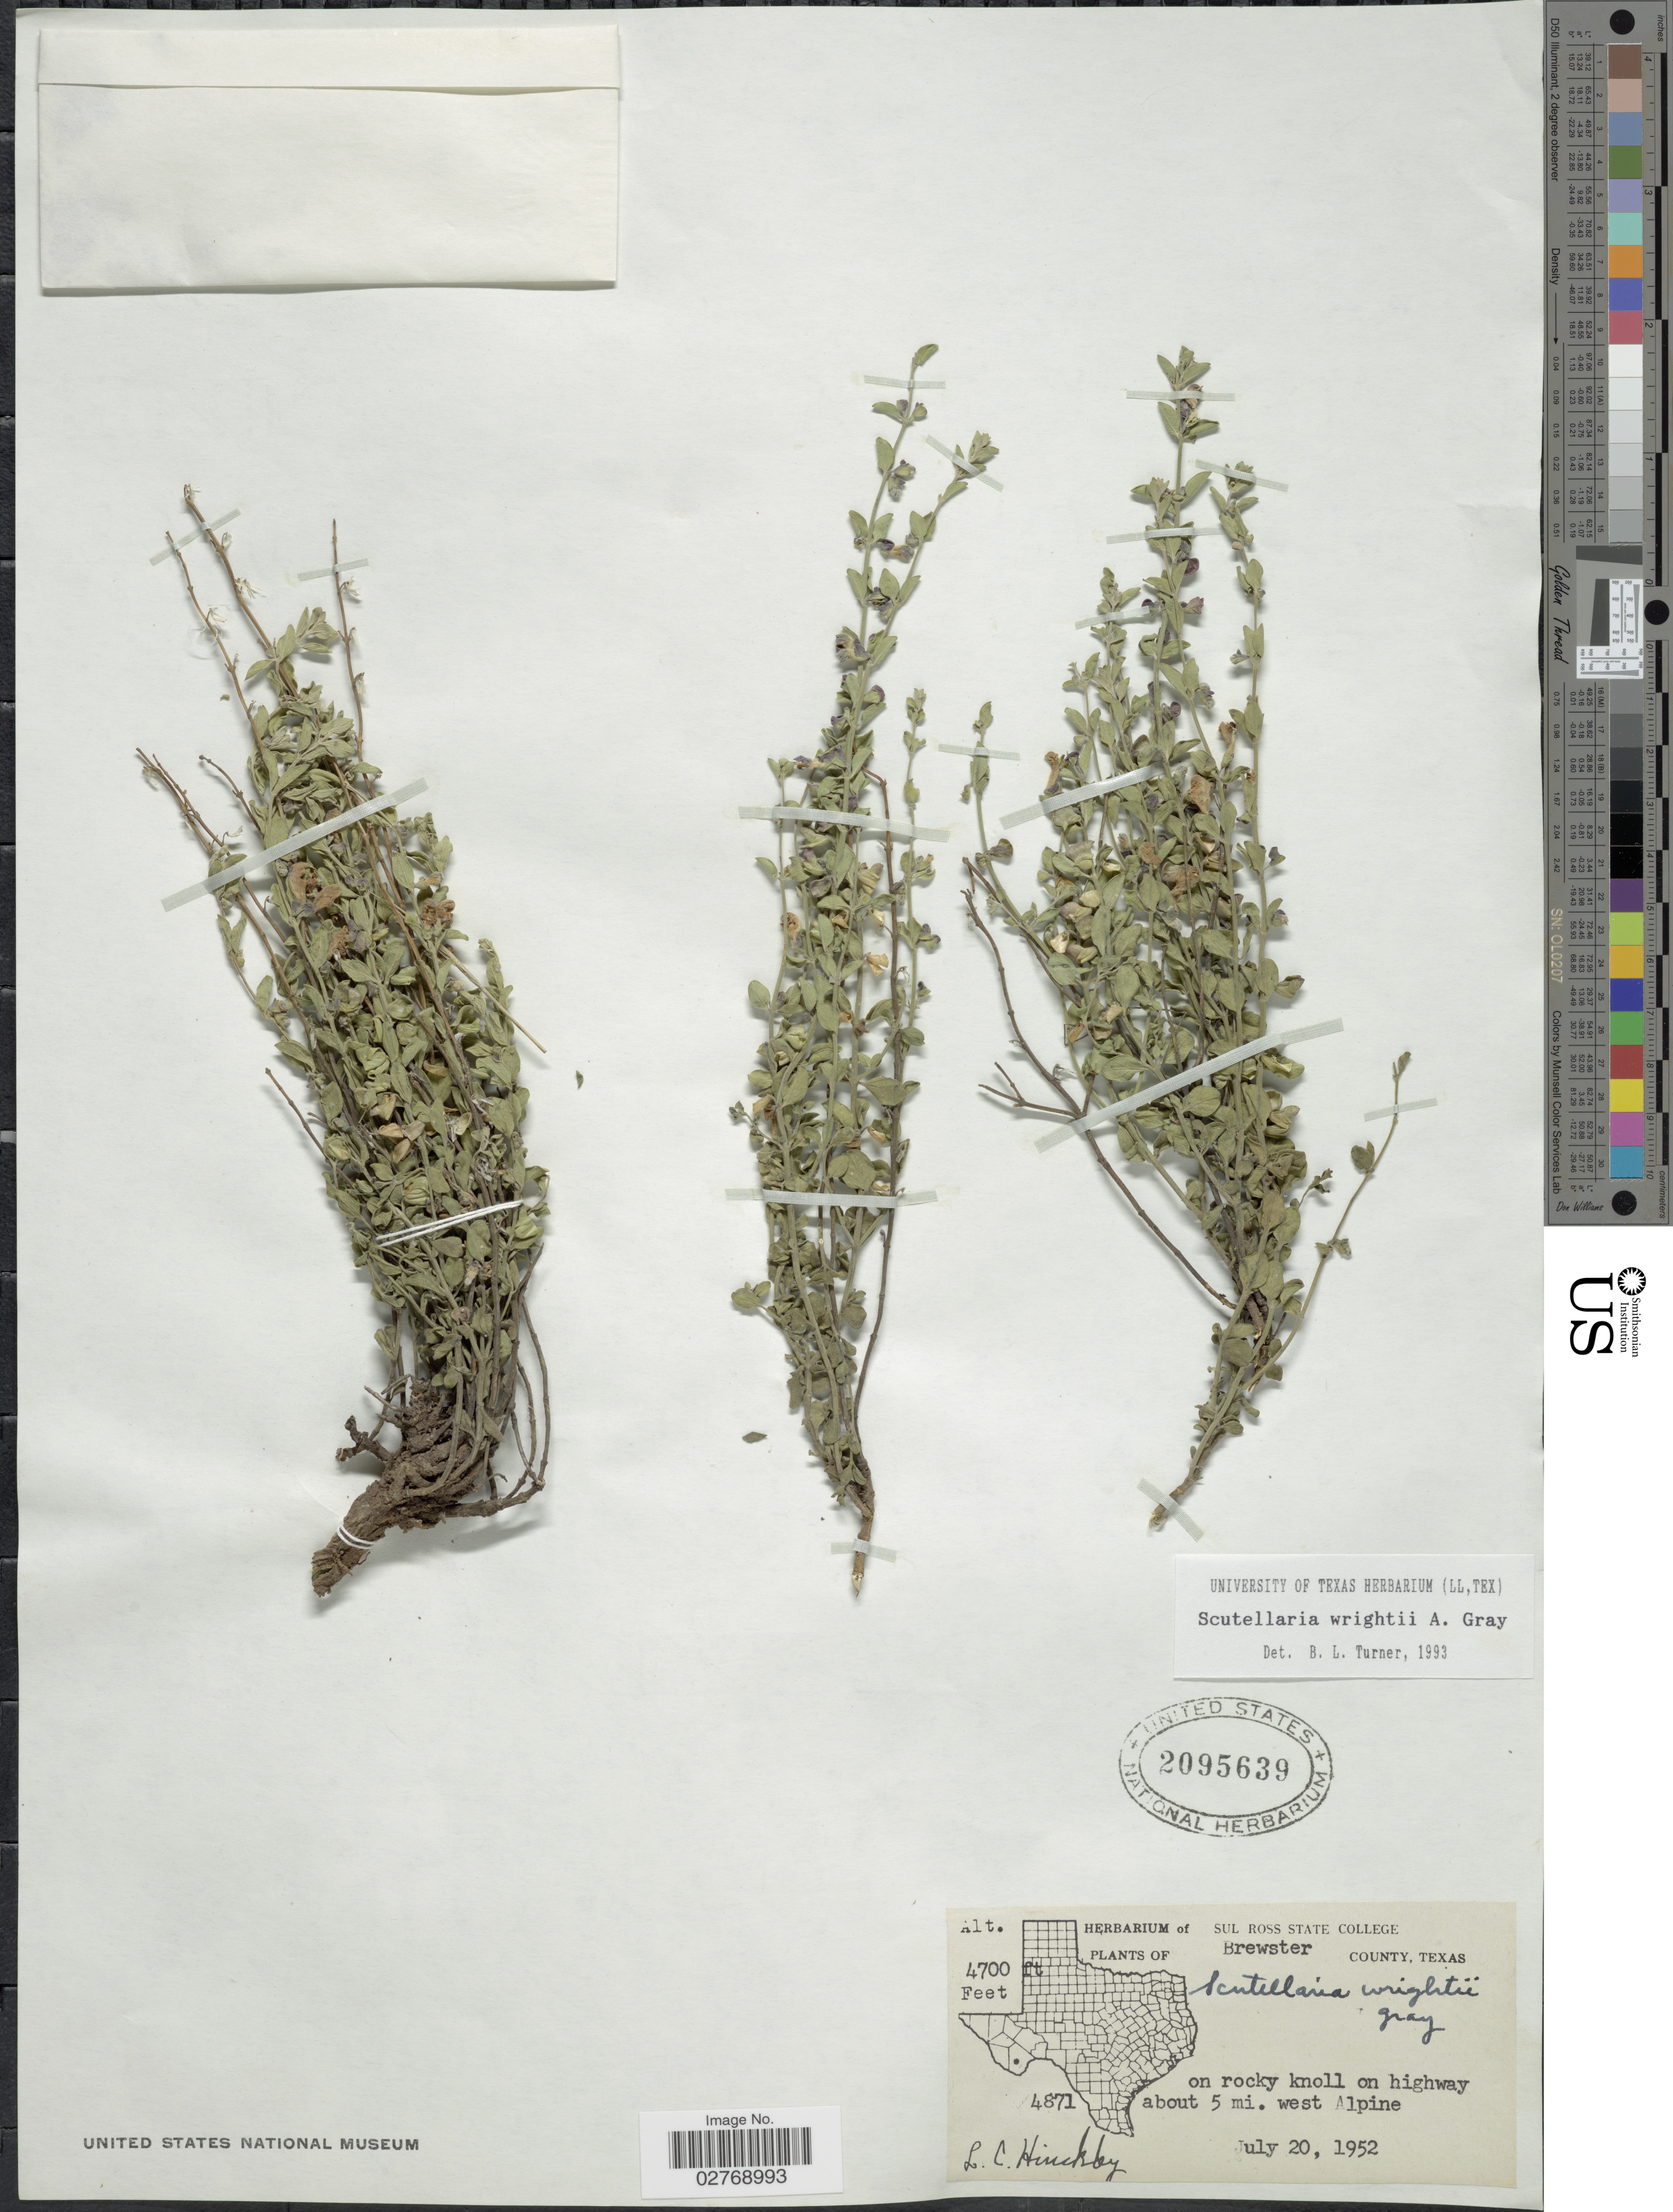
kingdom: Plantae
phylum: Tracheophyta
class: Magnoliopsida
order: Lamiales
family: Lamiaceae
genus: Scutellaria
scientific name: Scutellaria wrightii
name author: A. Gray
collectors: L. Hinckley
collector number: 4871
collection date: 1952-07-20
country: United States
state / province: Texas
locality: Brewster County, on rocky knoll on highway about 5 mi. west Alpine.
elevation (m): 1433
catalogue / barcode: US 2095639